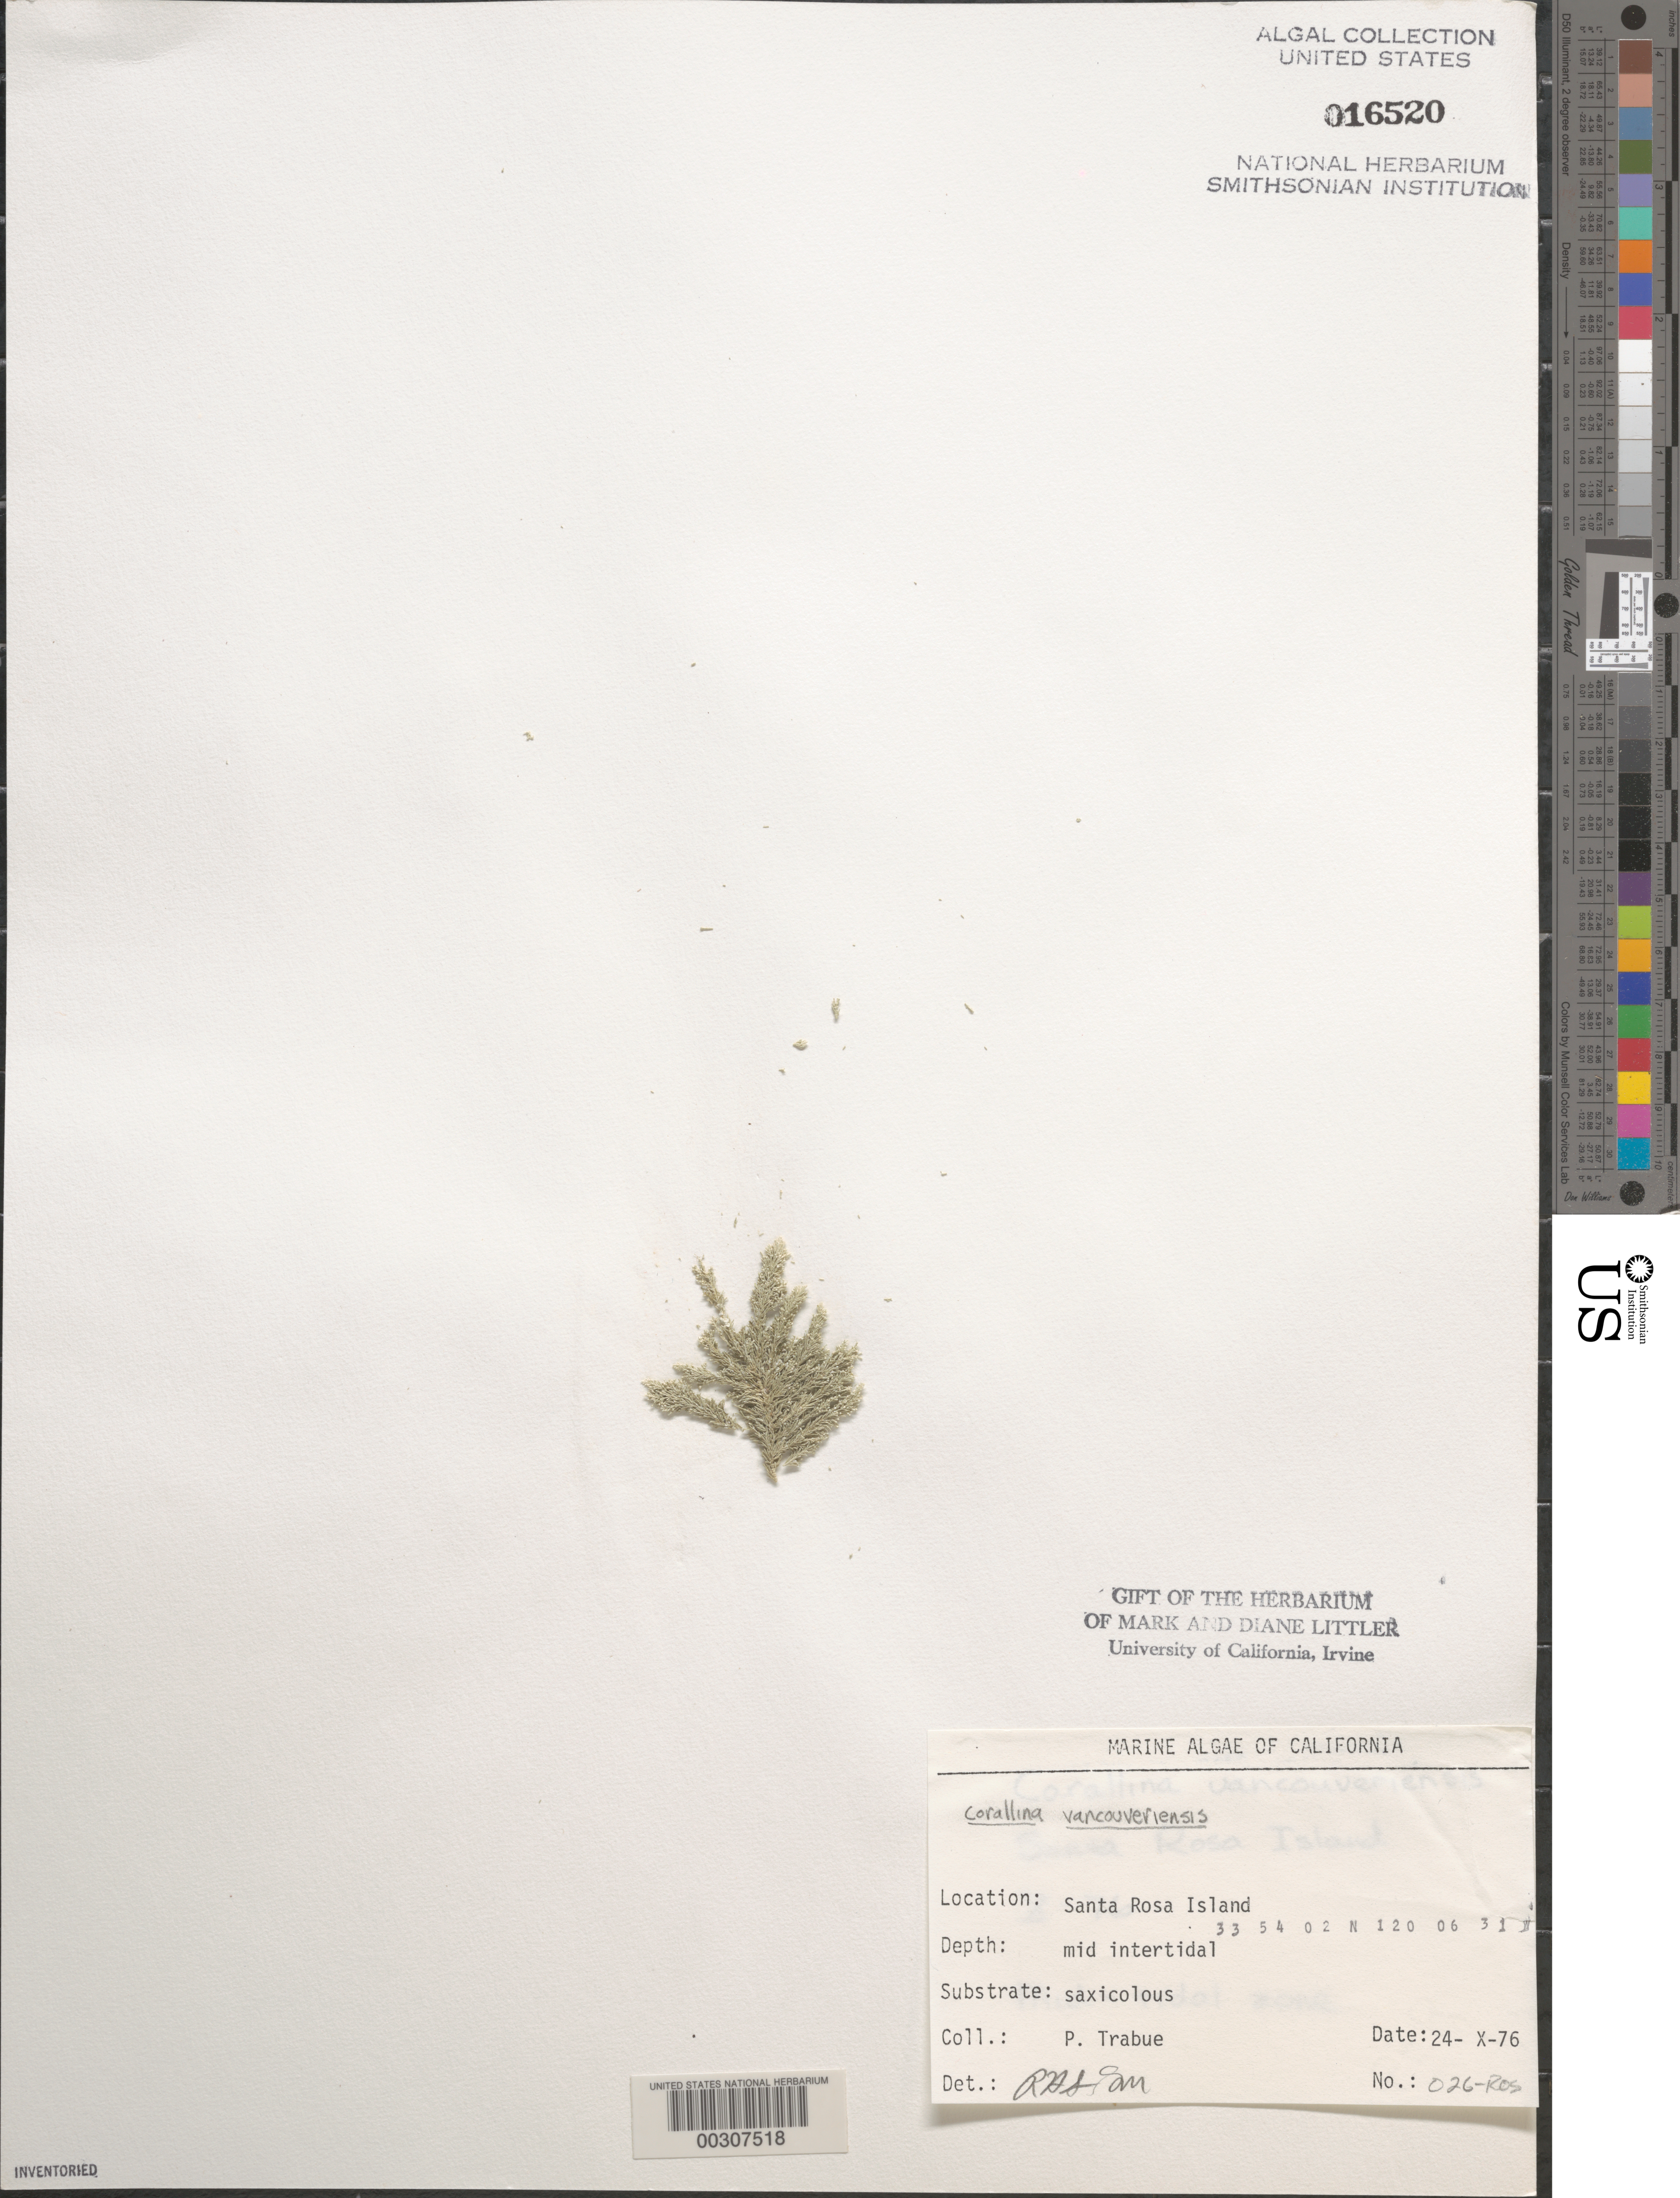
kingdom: Plantae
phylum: Rhodophyta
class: Florideophyceae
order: Corallinales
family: Corallinaceae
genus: Corallina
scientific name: Corallina vancouveriensis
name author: Yendo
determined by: Sims, Robert H.; Murray, S. N.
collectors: P. J. Trabue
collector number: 026-ros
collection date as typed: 24 Oct 1976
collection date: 1976-10-24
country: United States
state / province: California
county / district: Santa Barbara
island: Santa Rosa Island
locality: Johnson's Lee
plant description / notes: BLM-SOCALBIGHT Rocky Intertidal Survey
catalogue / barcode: US 16520